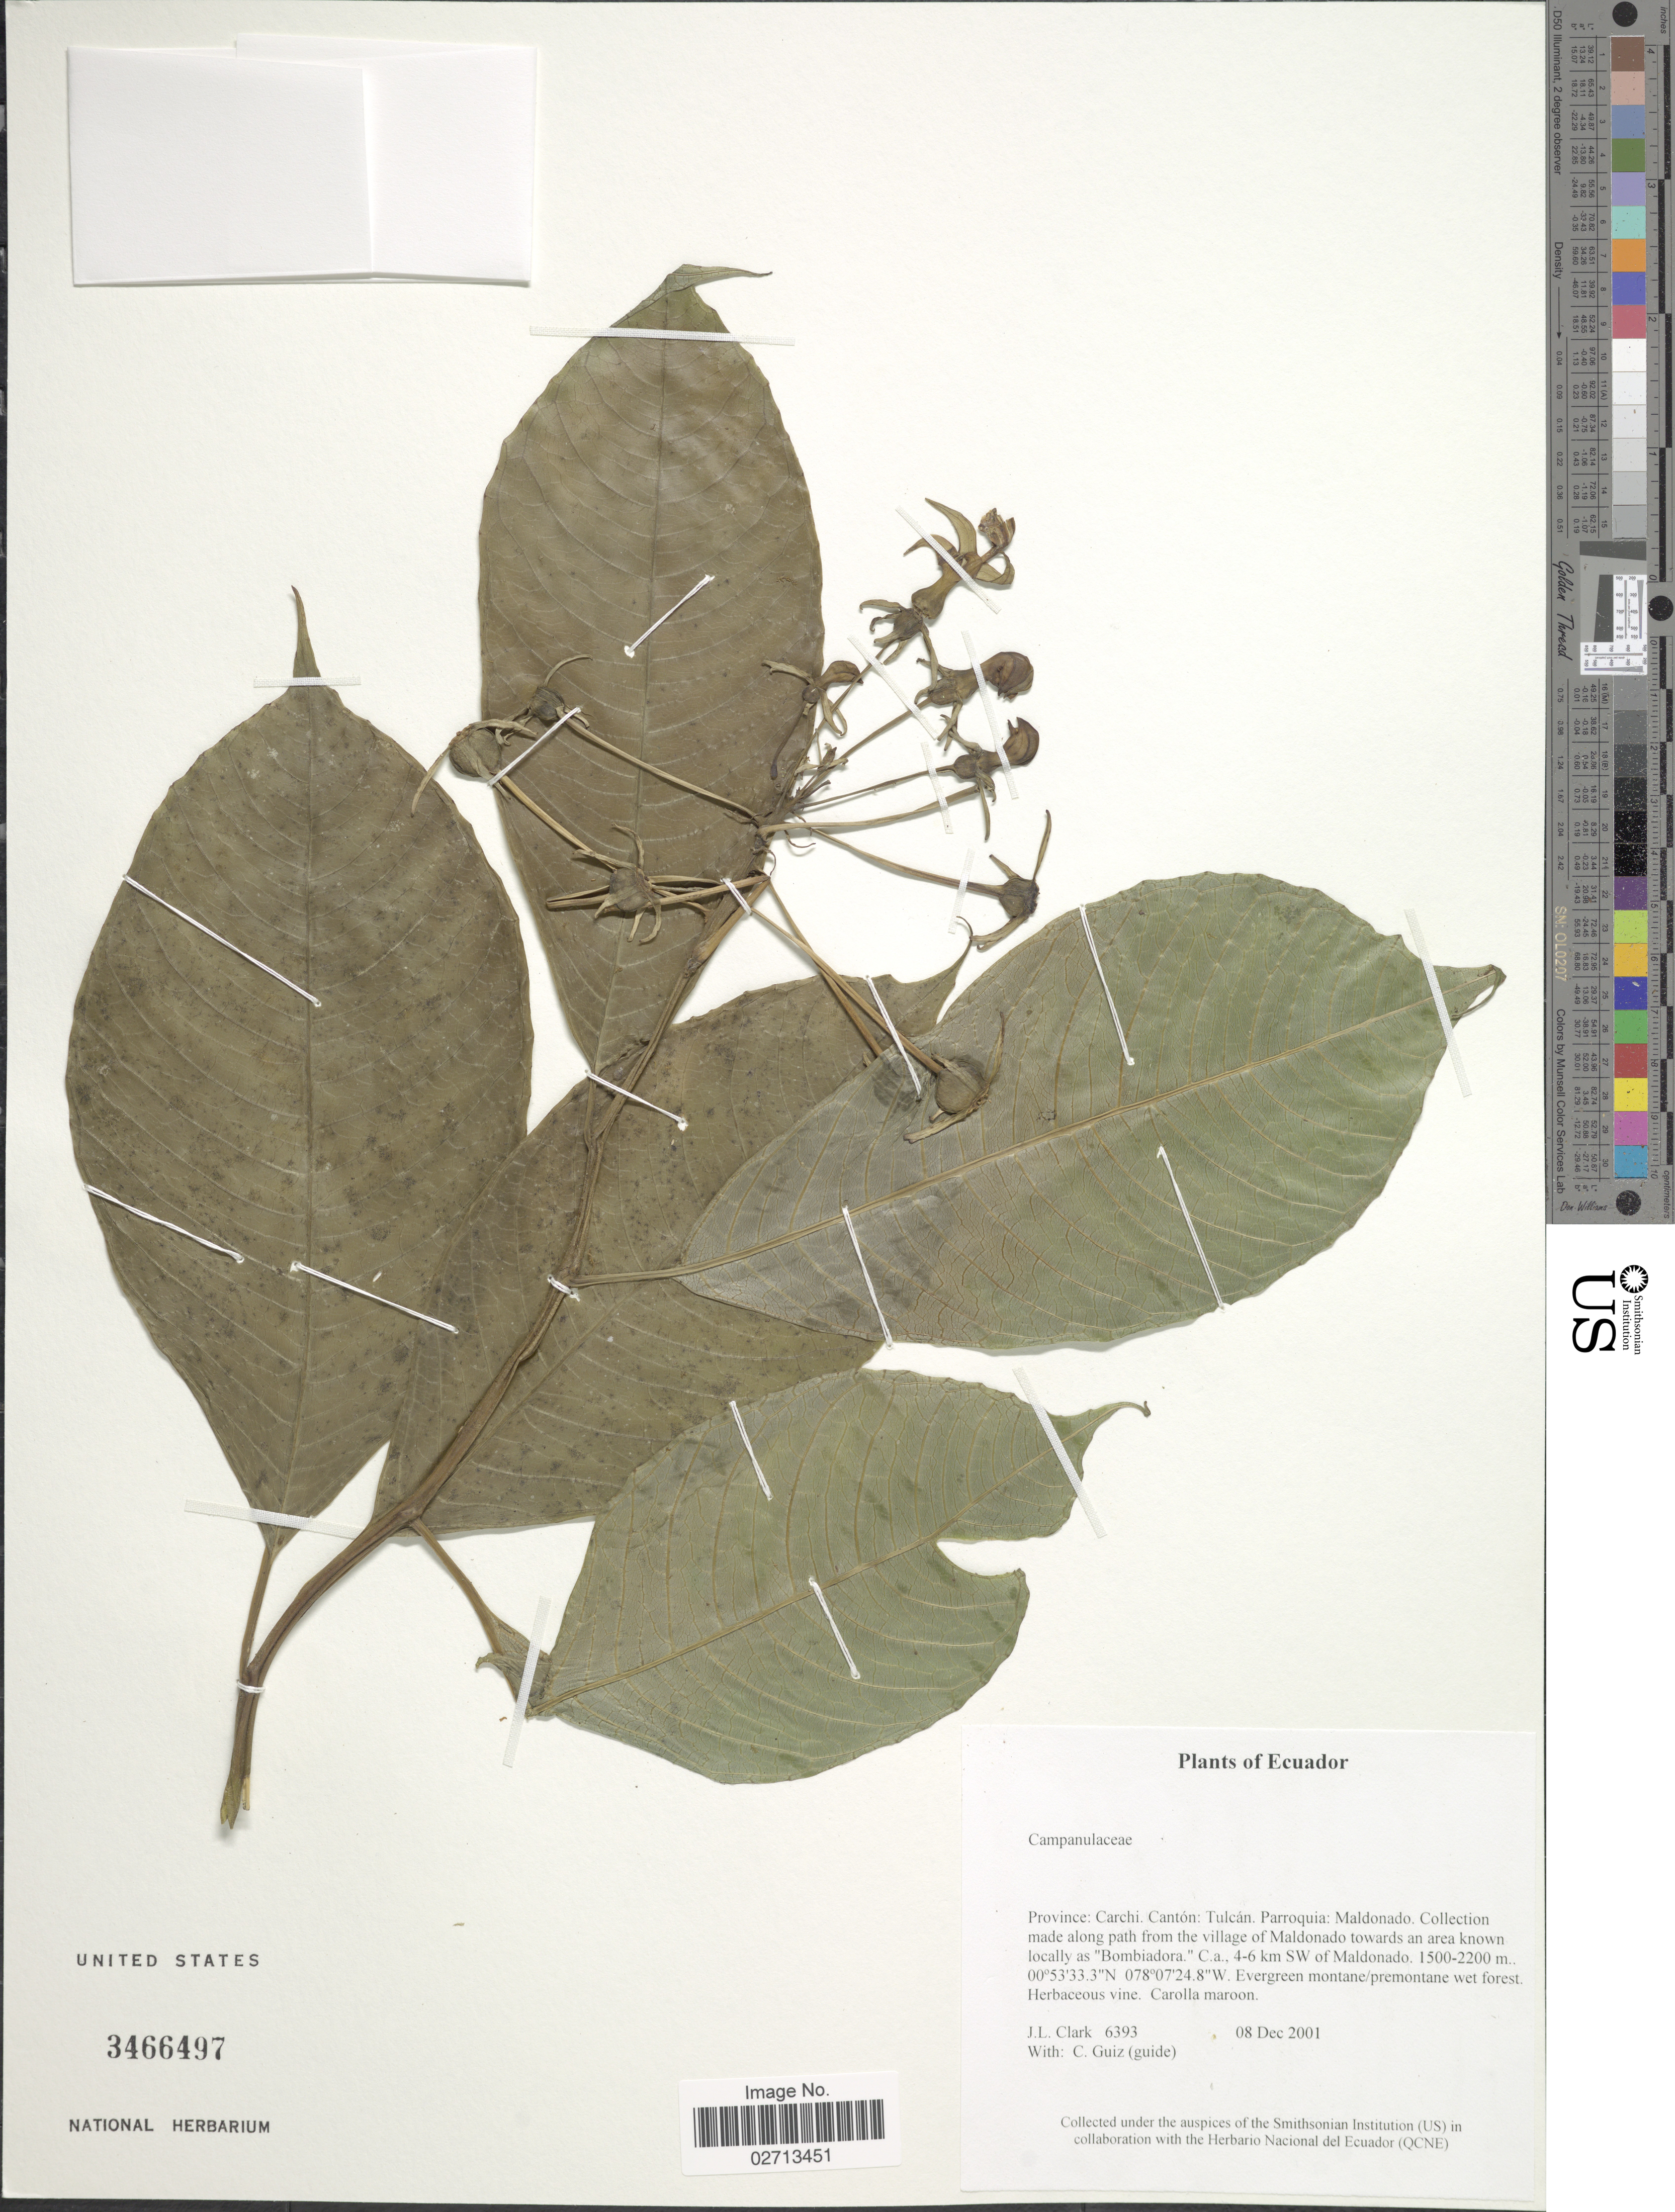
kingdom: Plantae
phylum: Tracheophyta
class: Magnoliopsida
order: Asterales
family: Campanulaceae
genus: Burmeistera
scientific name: Burmeistera sp.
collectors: J. L. Clark & C. Guiz (guide)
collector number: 6393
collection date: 2001-12-08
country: Ecuador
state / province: Carchi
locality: Canton: Tulcan. Parroquia: Maldonado. Collection made along path from the village of Maldonado towards an area known locally as "Bombiadora". C.a., 4-6 km SW of Maldonado.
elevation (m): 1500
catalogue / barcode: US 3466497